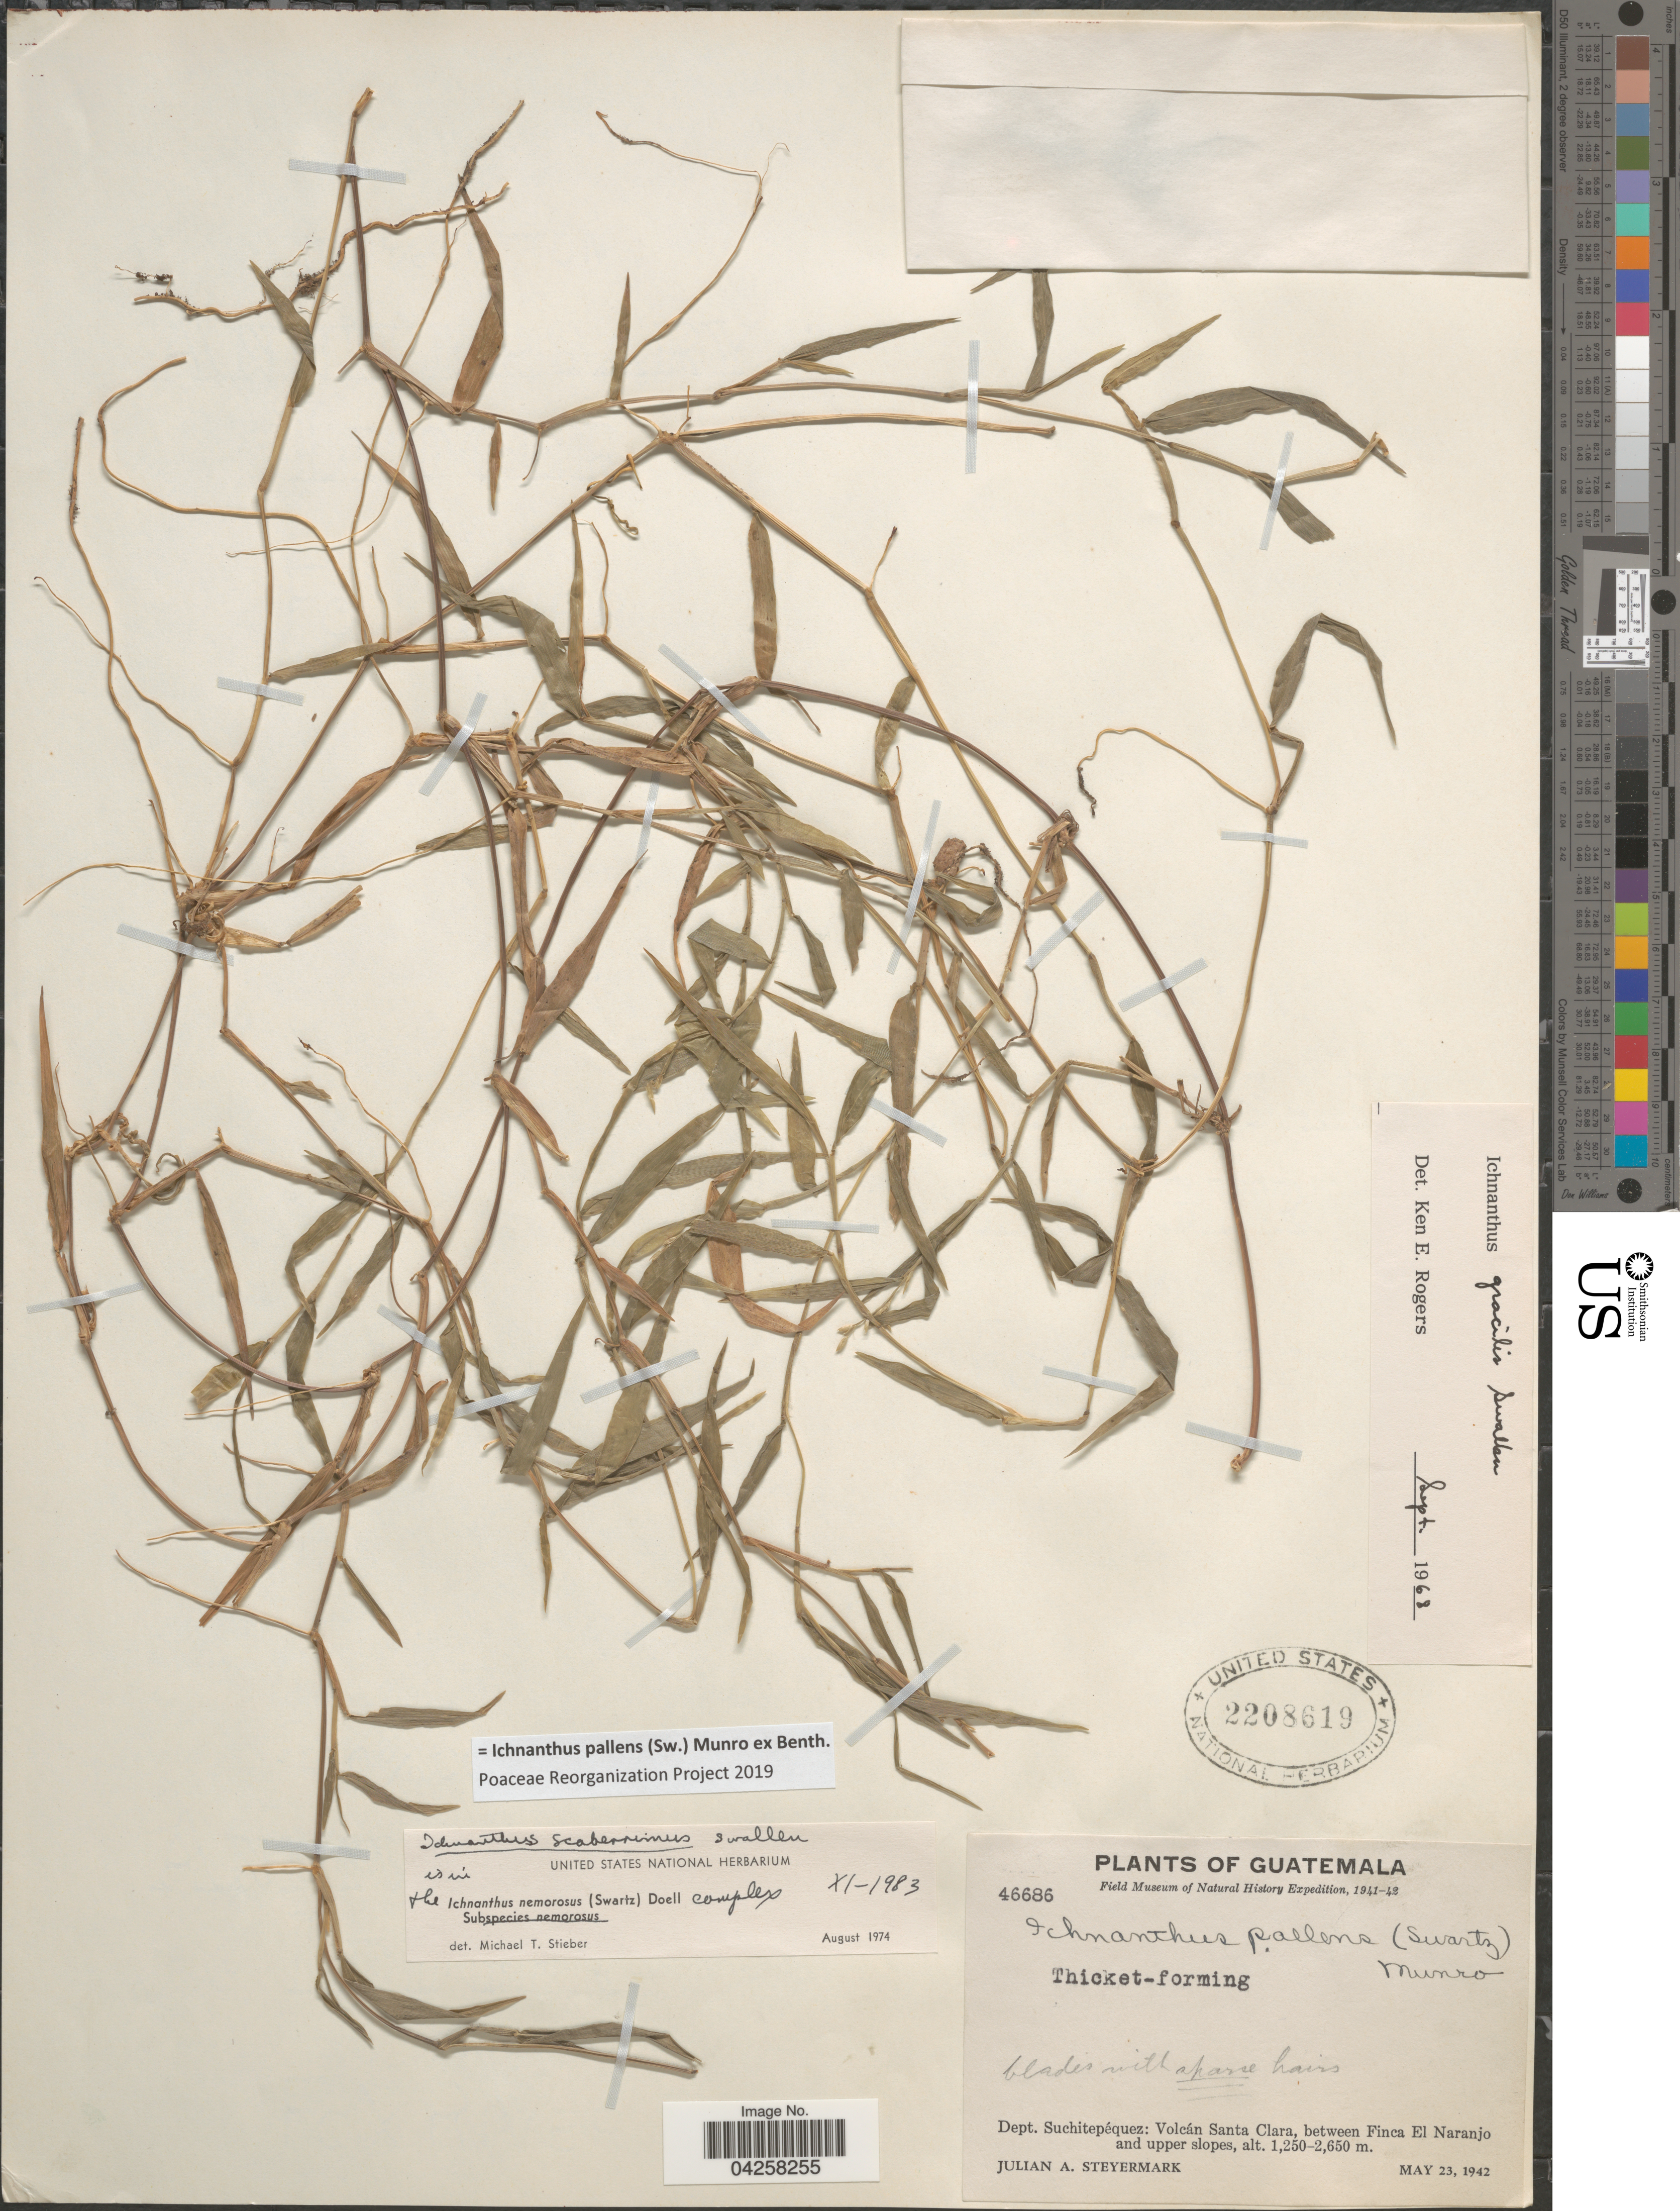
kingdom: Plantae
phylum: Tracheophyta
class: Liliopsida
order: Poales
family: Poaceae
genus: Ichnanthus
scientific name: Ichnanthus pallens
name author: (Sw.) Munro ex Benth.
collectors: J. Steyermark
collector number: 46686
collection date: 1942-05-23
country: Guatemala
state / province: Suchitepequez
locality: Field Museum of Natural History Expedition, 1941-42. Dept. Suchitepéquez: Volcán Santa Clara, between Finca El Naranjo and upper slopes.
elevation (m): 1250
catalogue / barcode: US 2208619